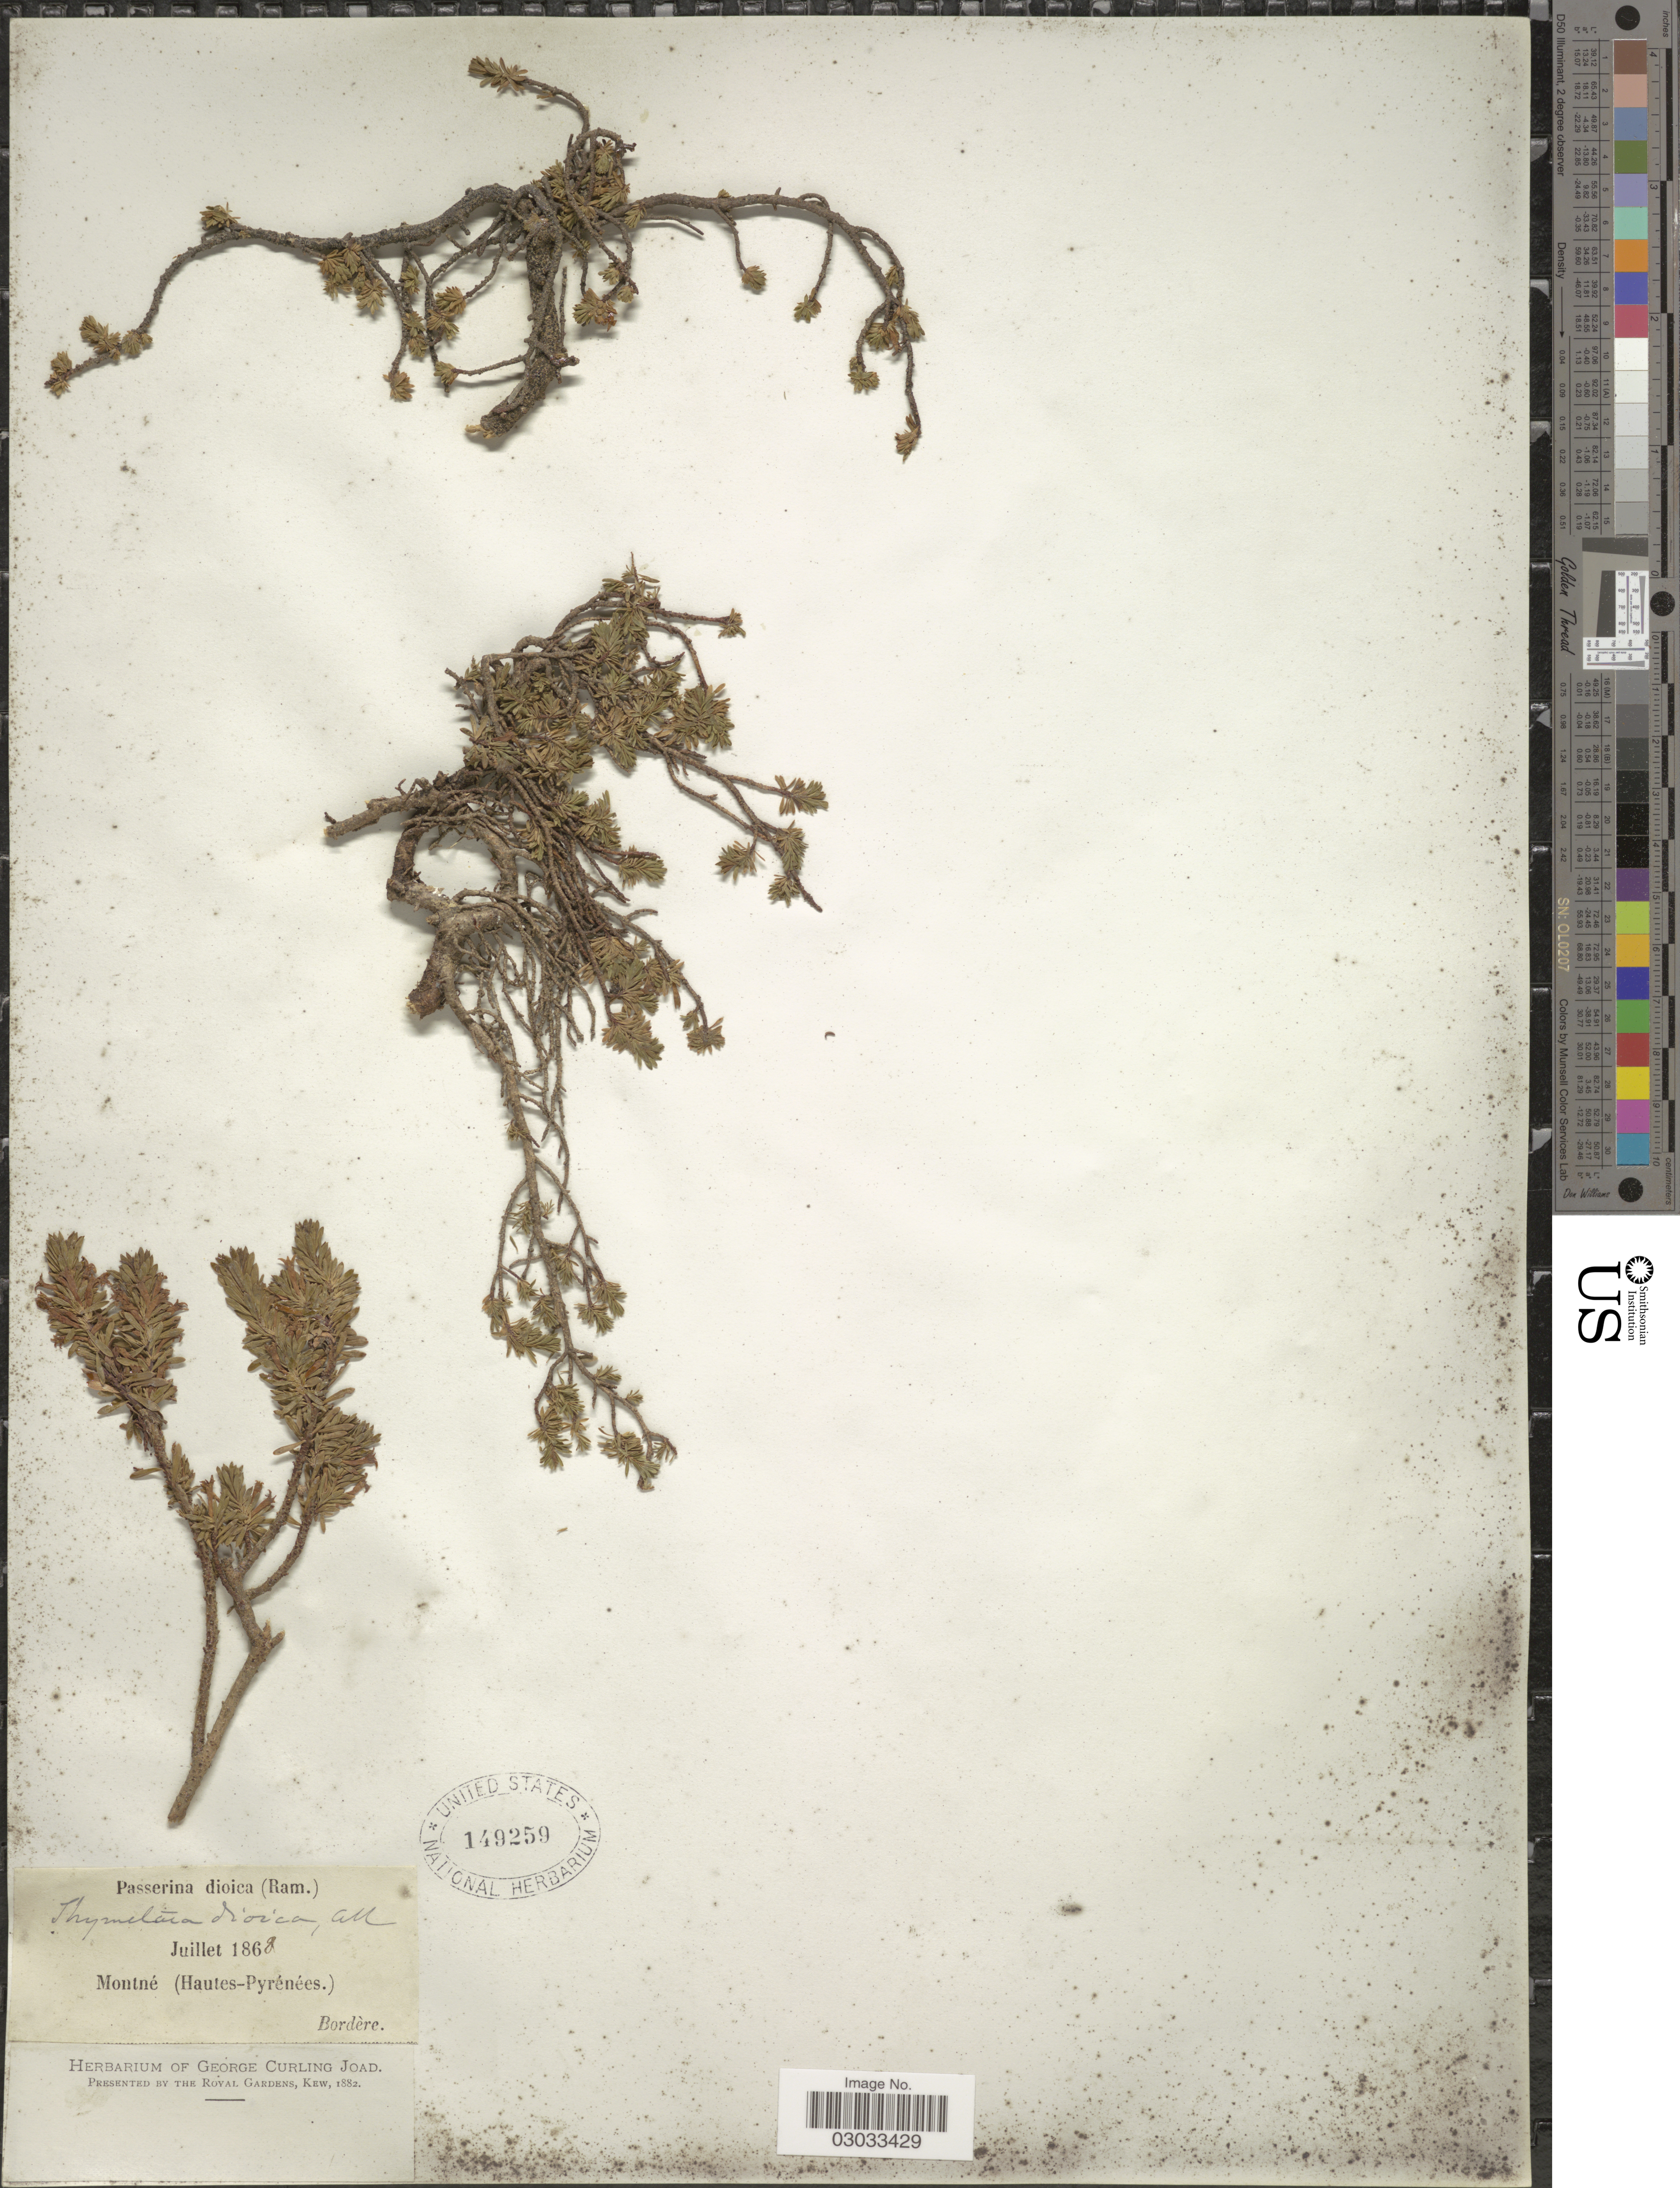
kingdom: Plantae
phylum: Tracheophyta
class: Magnoliopsida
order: Malvales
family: Thymelaeaceae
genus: Thymelaea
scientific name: Thymelaea dioica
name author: (Gouan) All.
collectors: -. Bordère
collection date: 1868-07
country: France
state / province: Occitanie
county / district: Hautes-Pyrénées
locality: Montné (Hautes-Pyrénées.).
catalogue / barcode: US 149259